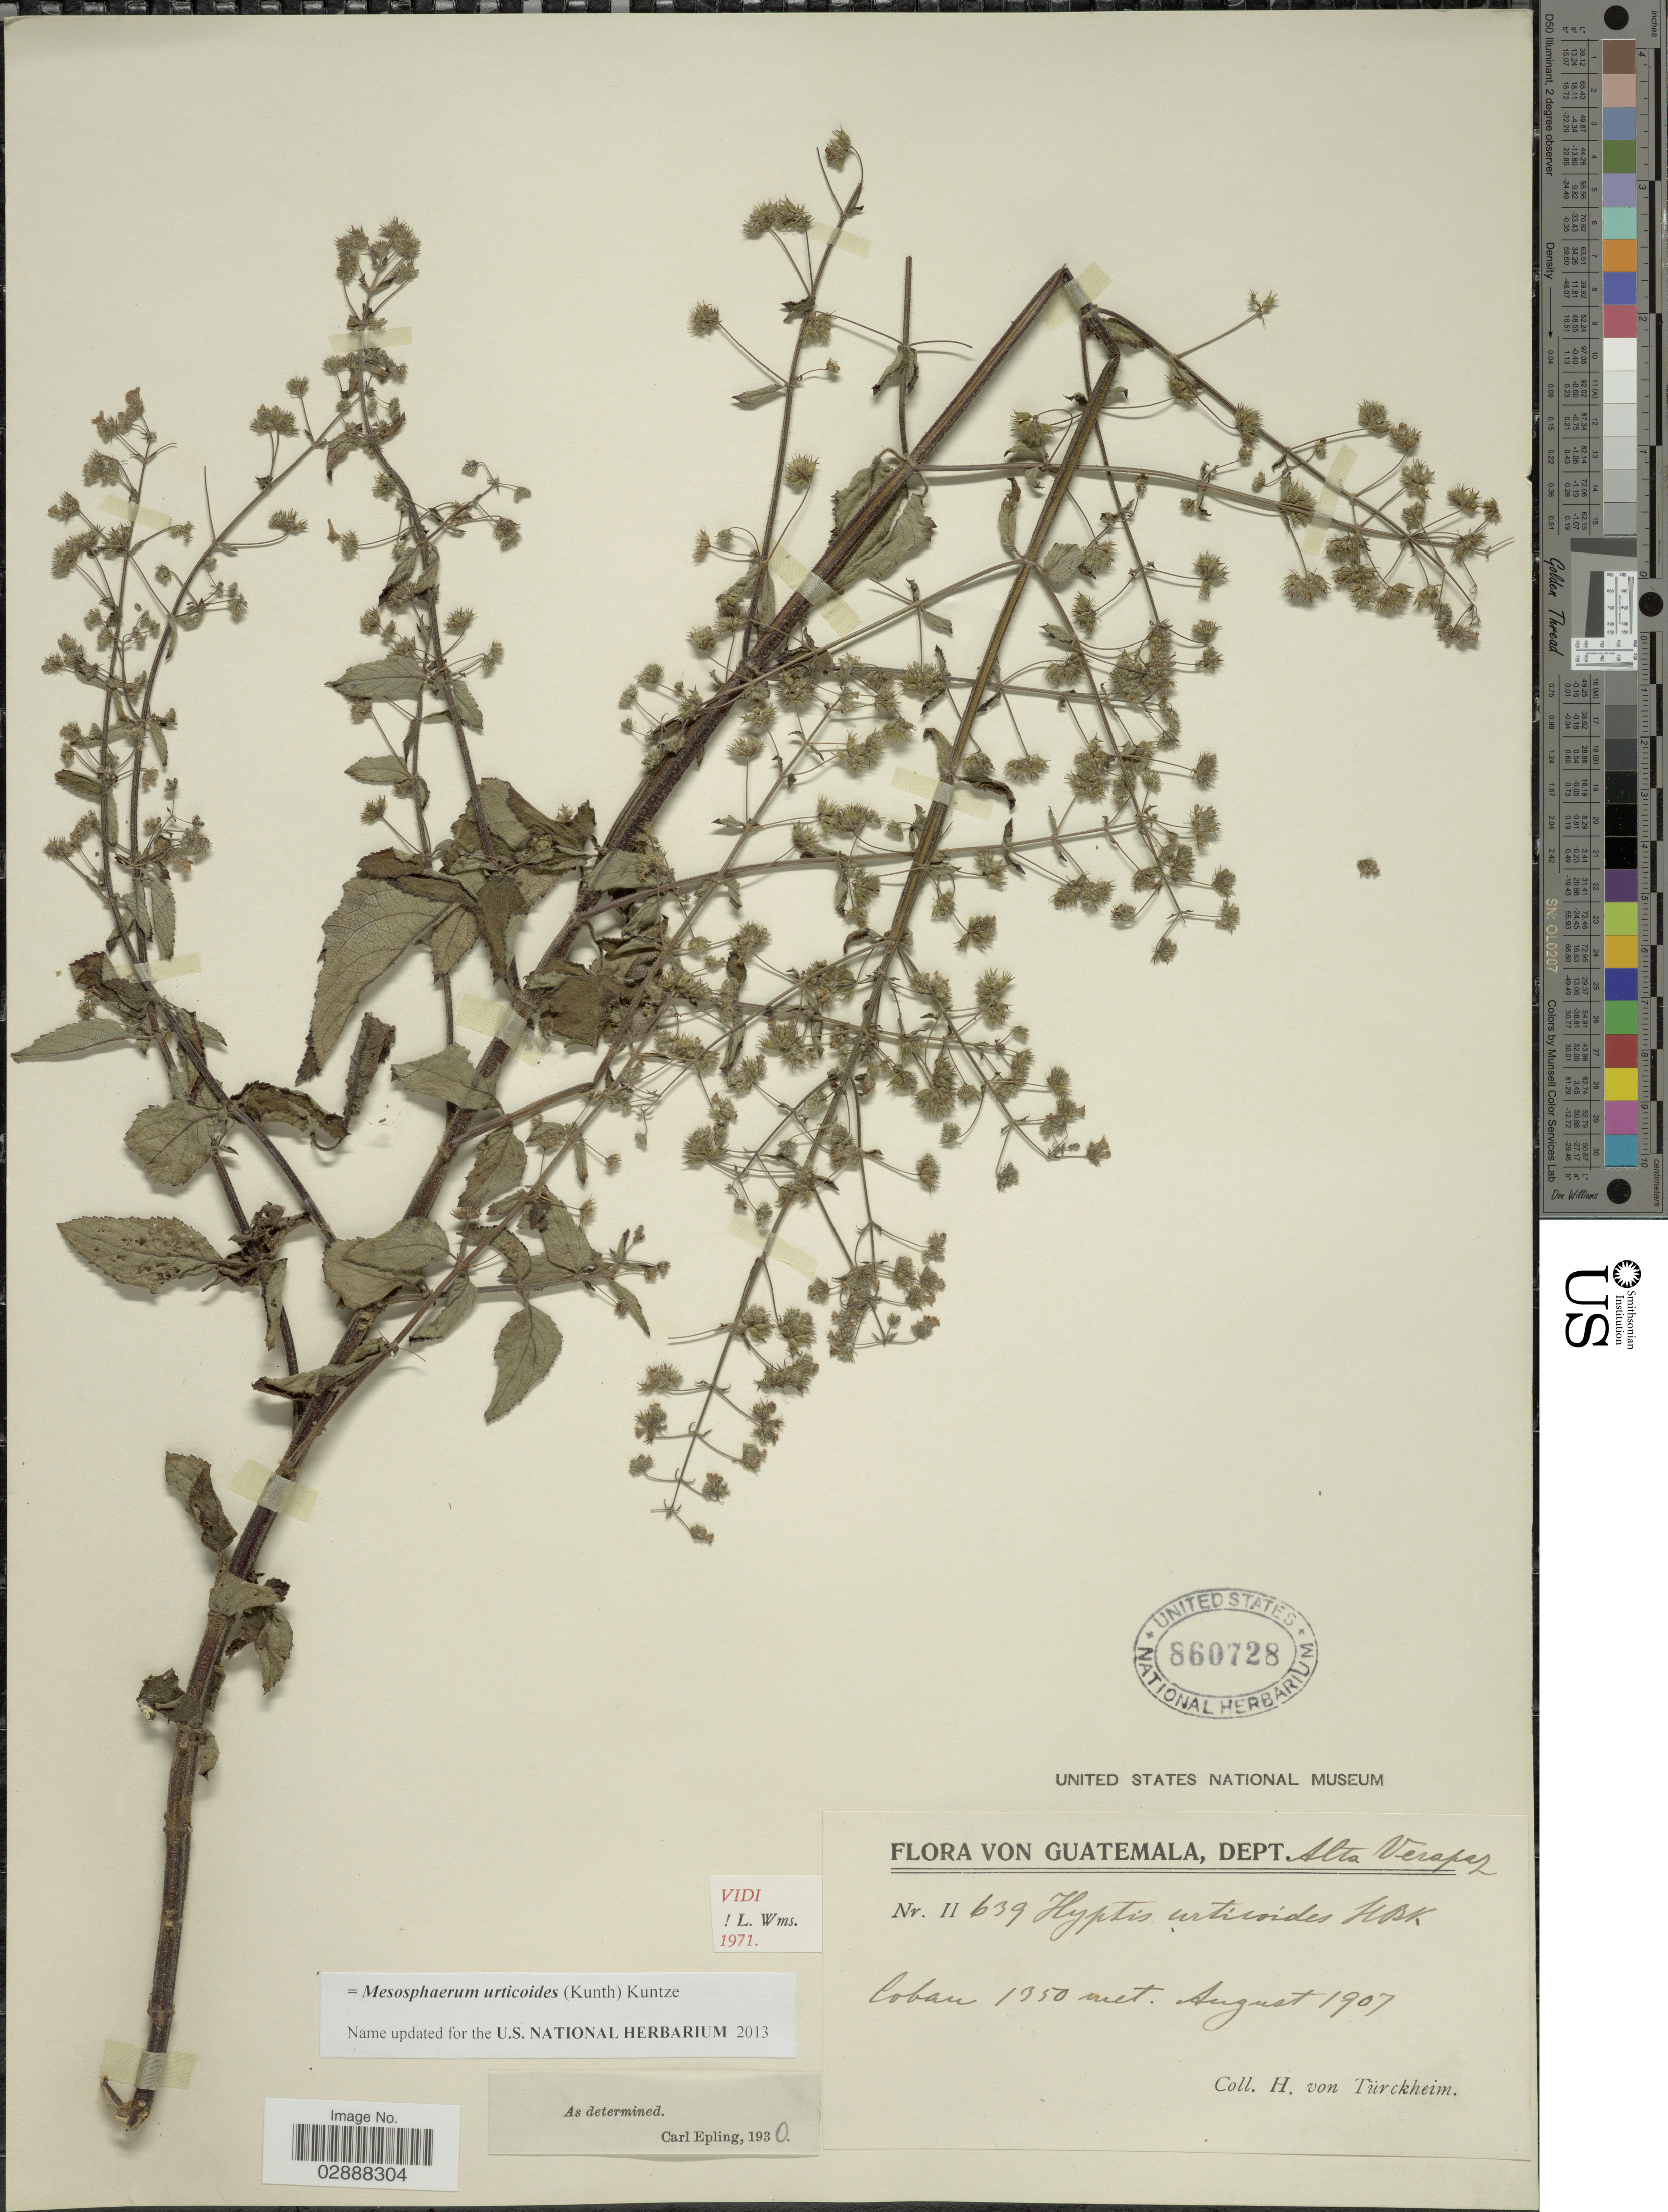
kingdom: Plantae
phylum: Tracheophyta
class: Magnoliopsida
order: Lamiales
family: Lamiaceae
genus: Mesosphaerum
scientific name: Mesosphaerum urticoides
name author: (Kunth) Kuntze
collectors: H. von Türckheim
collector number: II639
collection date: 1907-08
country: Guatemala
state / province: Alta Verapaz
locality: Dept. Alta Verapaz. Coban.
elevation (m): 1350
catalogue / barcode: US 860728